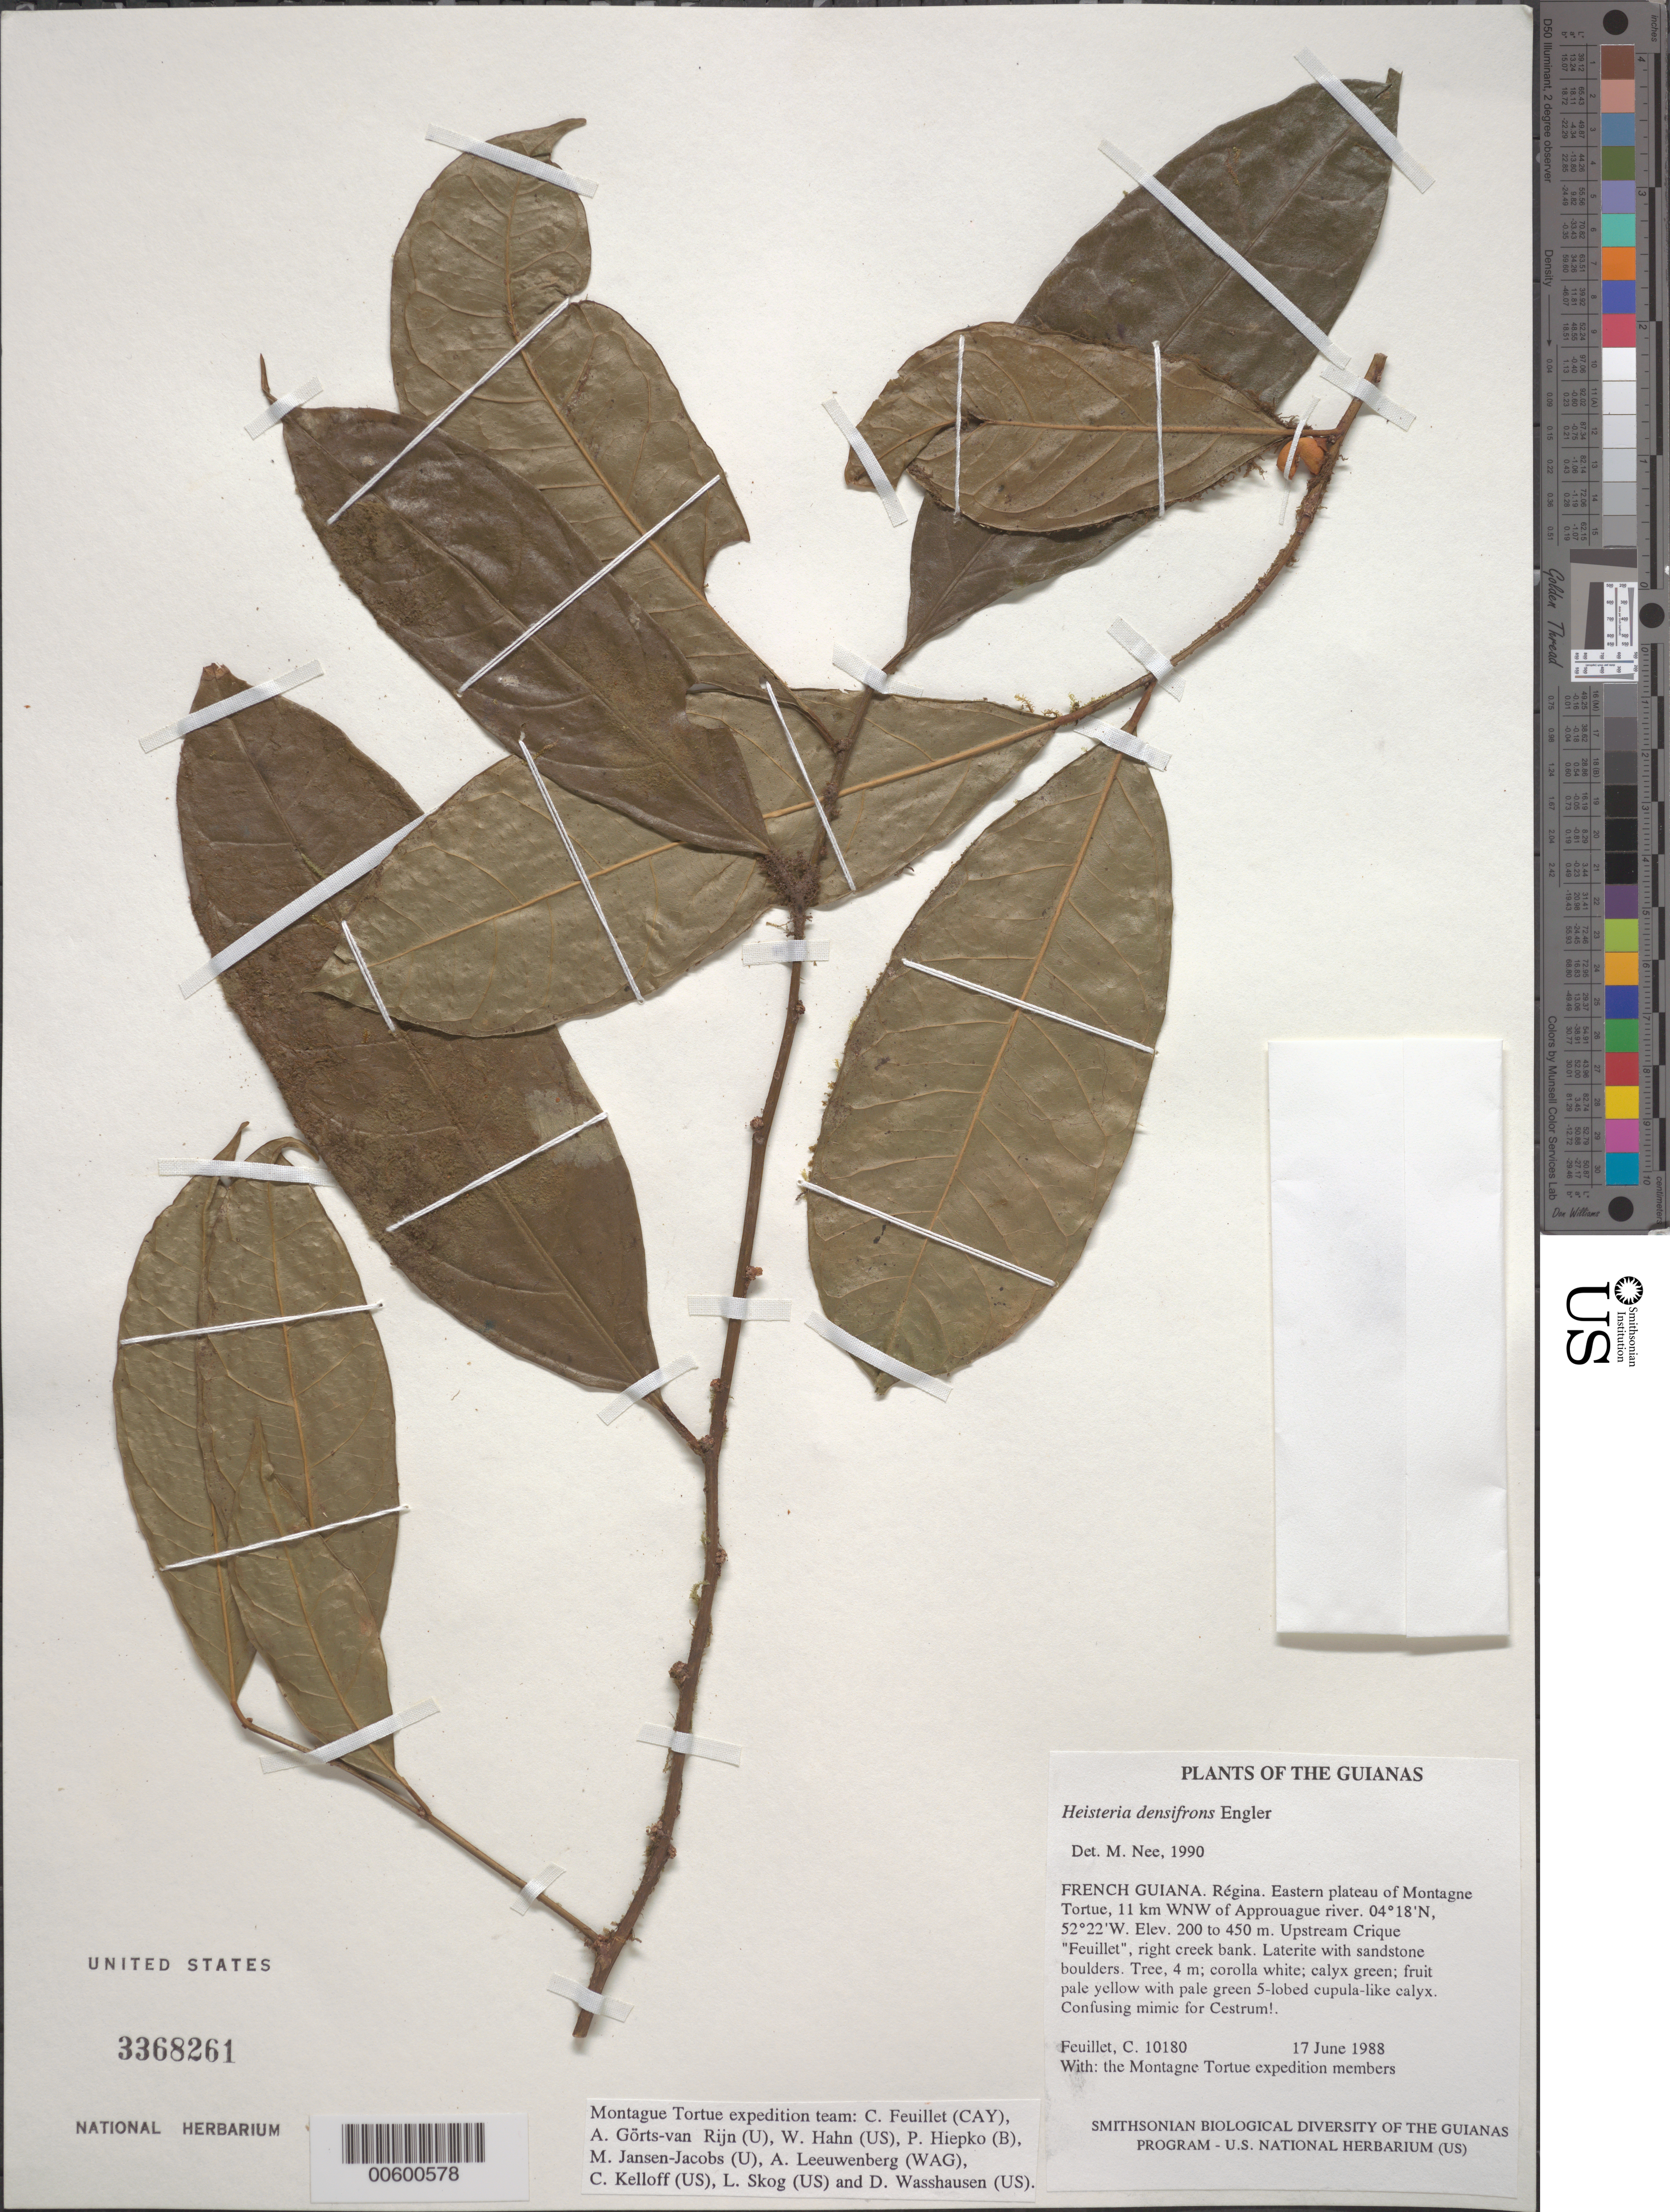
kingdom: Plantae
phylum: Tracheophyta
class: Magnoliopsida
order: Santalales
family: Erythropalaceae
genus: Heisteria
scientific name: Heisteria densifrons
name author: Engl.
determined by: Nee, Michael H.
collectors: C. Feuillet & Montagne Torte Exped. members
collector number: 10180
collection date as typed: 17 June 1988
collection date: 1988-06-17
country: French Guiana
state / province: Cayenne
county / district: Regina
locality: Eastern plateau of Montagne Tortue, 11 km WNW of Approuague river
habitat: Upstream Crique "Feuillet", right creek bank. Laterite with sandstone boulders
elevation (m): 200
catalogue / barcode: US 3368261